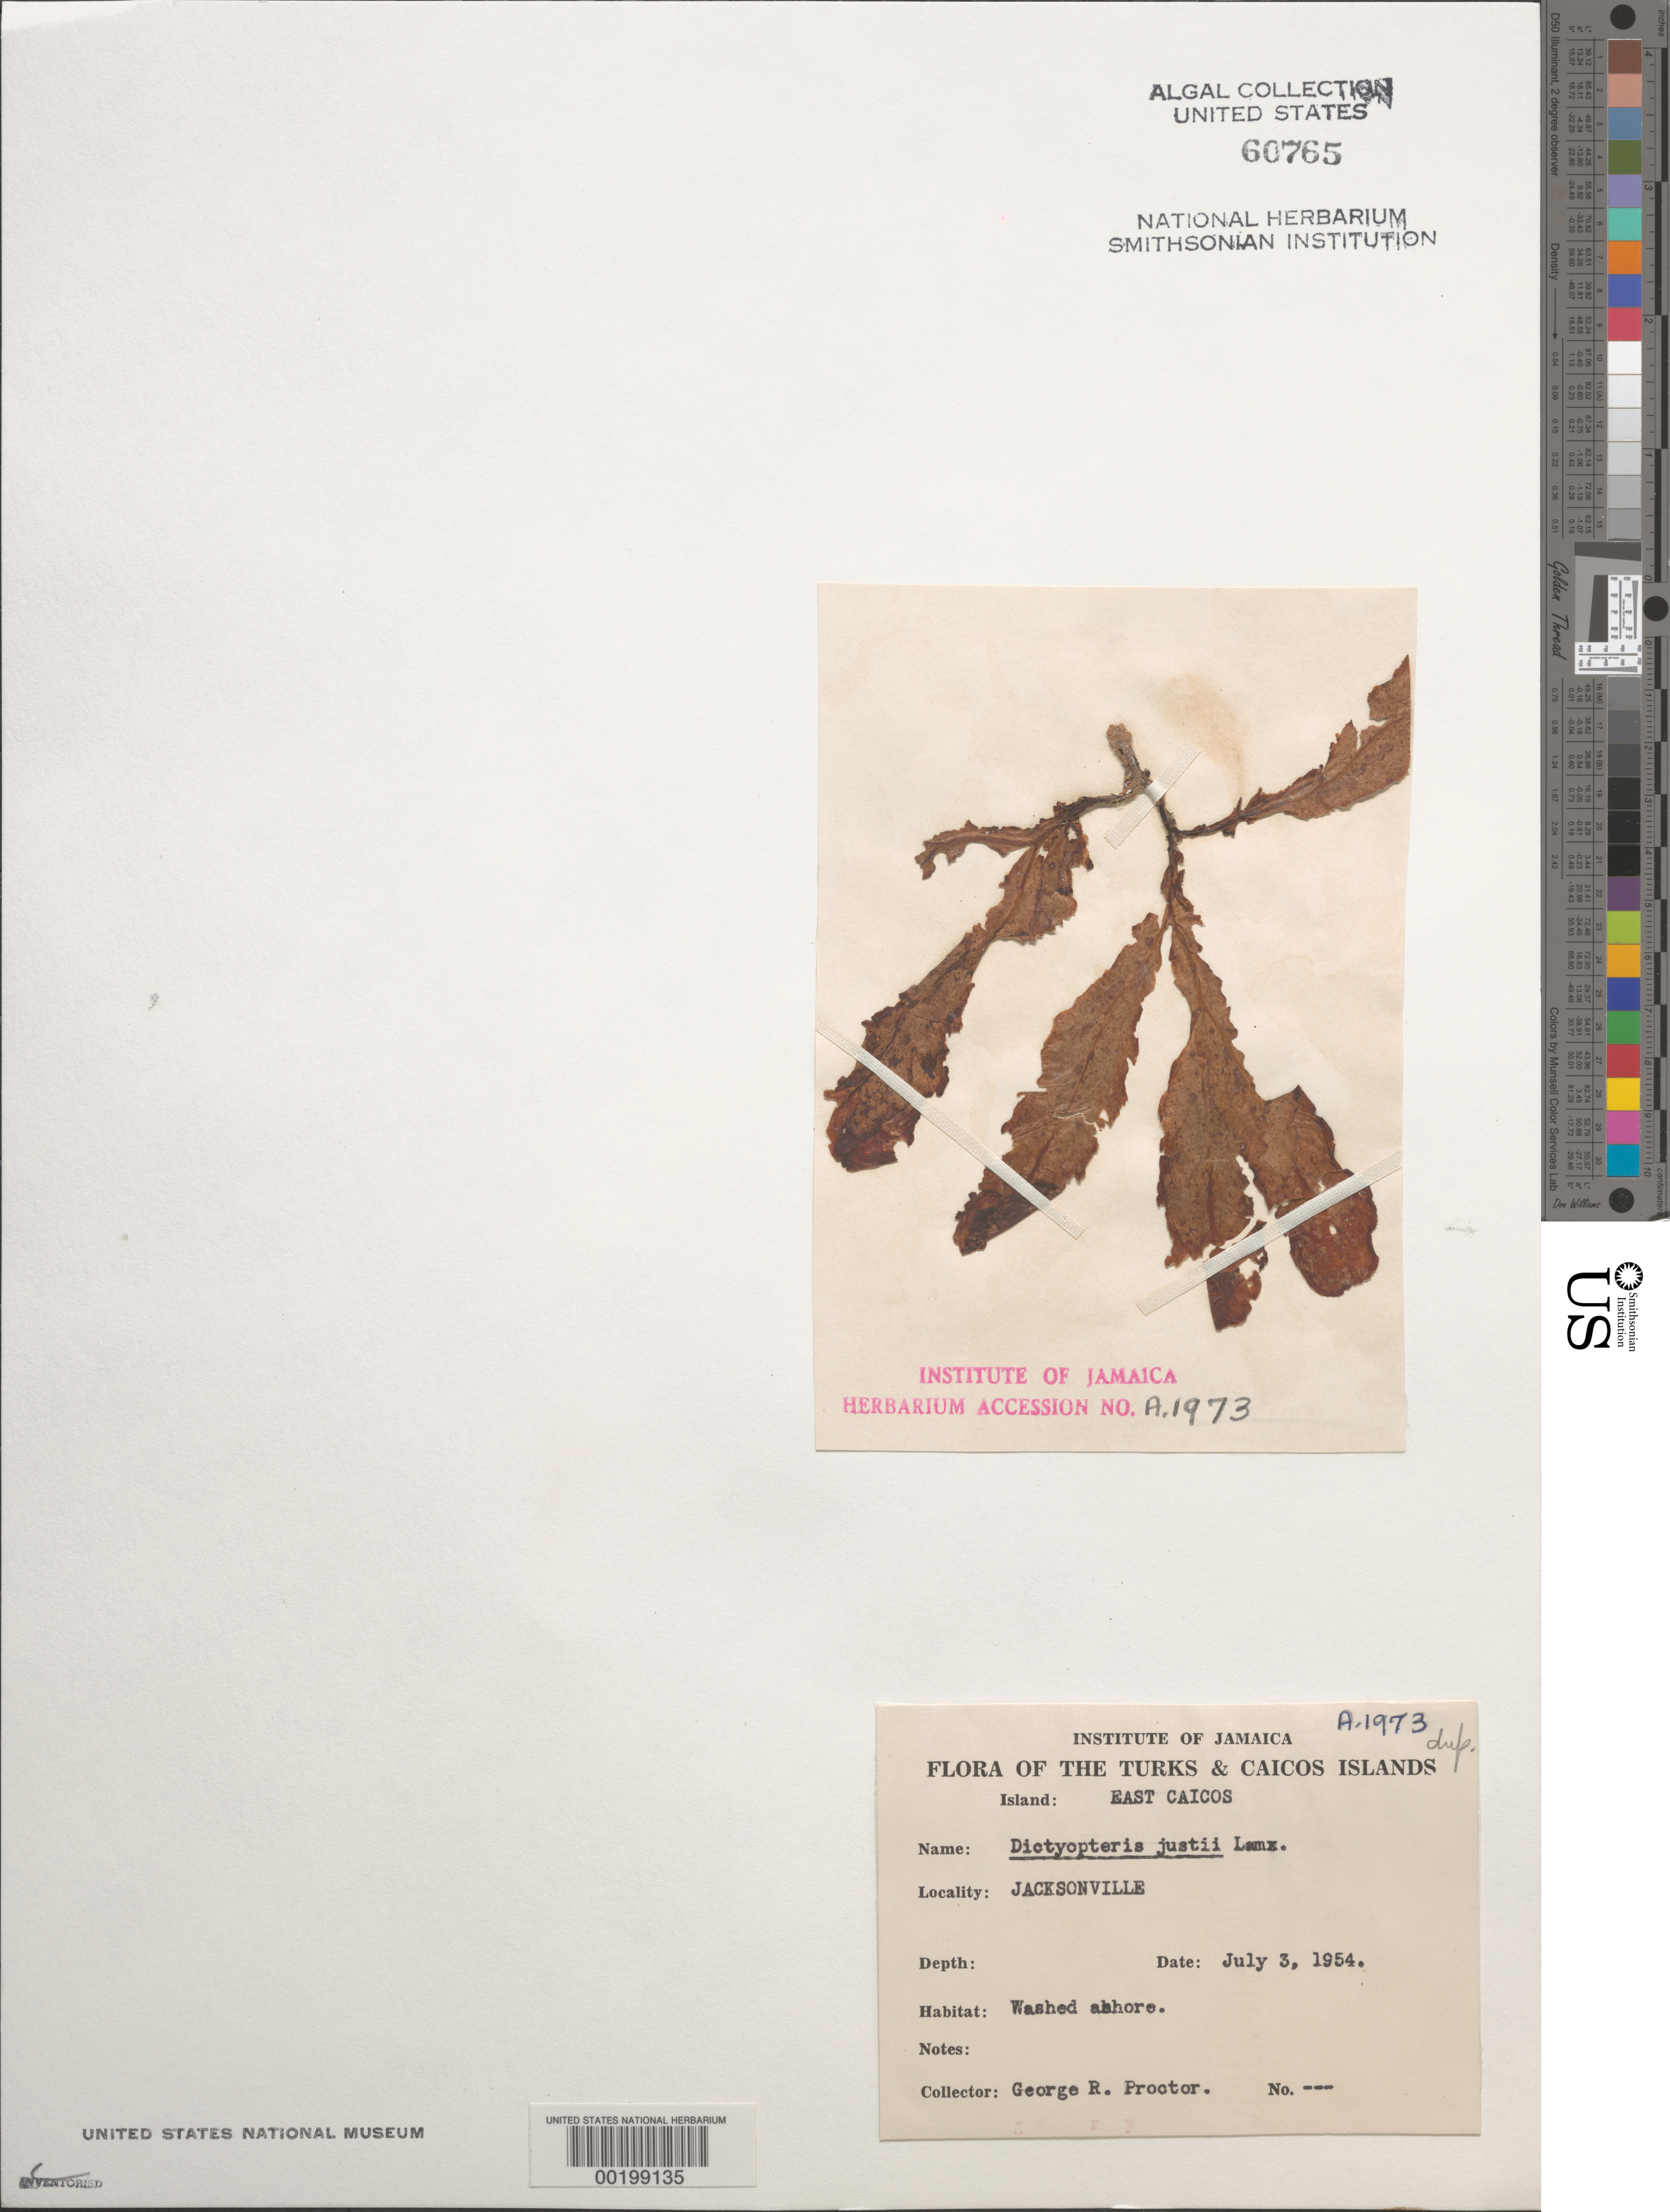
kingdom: Chromista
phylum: Ochrophyta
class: Phaeophyceae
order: Dictyotales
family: Dictyotaceae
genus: Dictyopteris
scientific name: Dictyopteris justii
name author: J.V.Lamouroux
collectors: G. R. Proctor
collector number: A.1973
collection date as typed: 03 Jul 1954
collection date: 1954-07-03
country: Turks and Caicos Islands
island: East Caicos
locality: Jacksonville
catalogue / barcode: US 60765